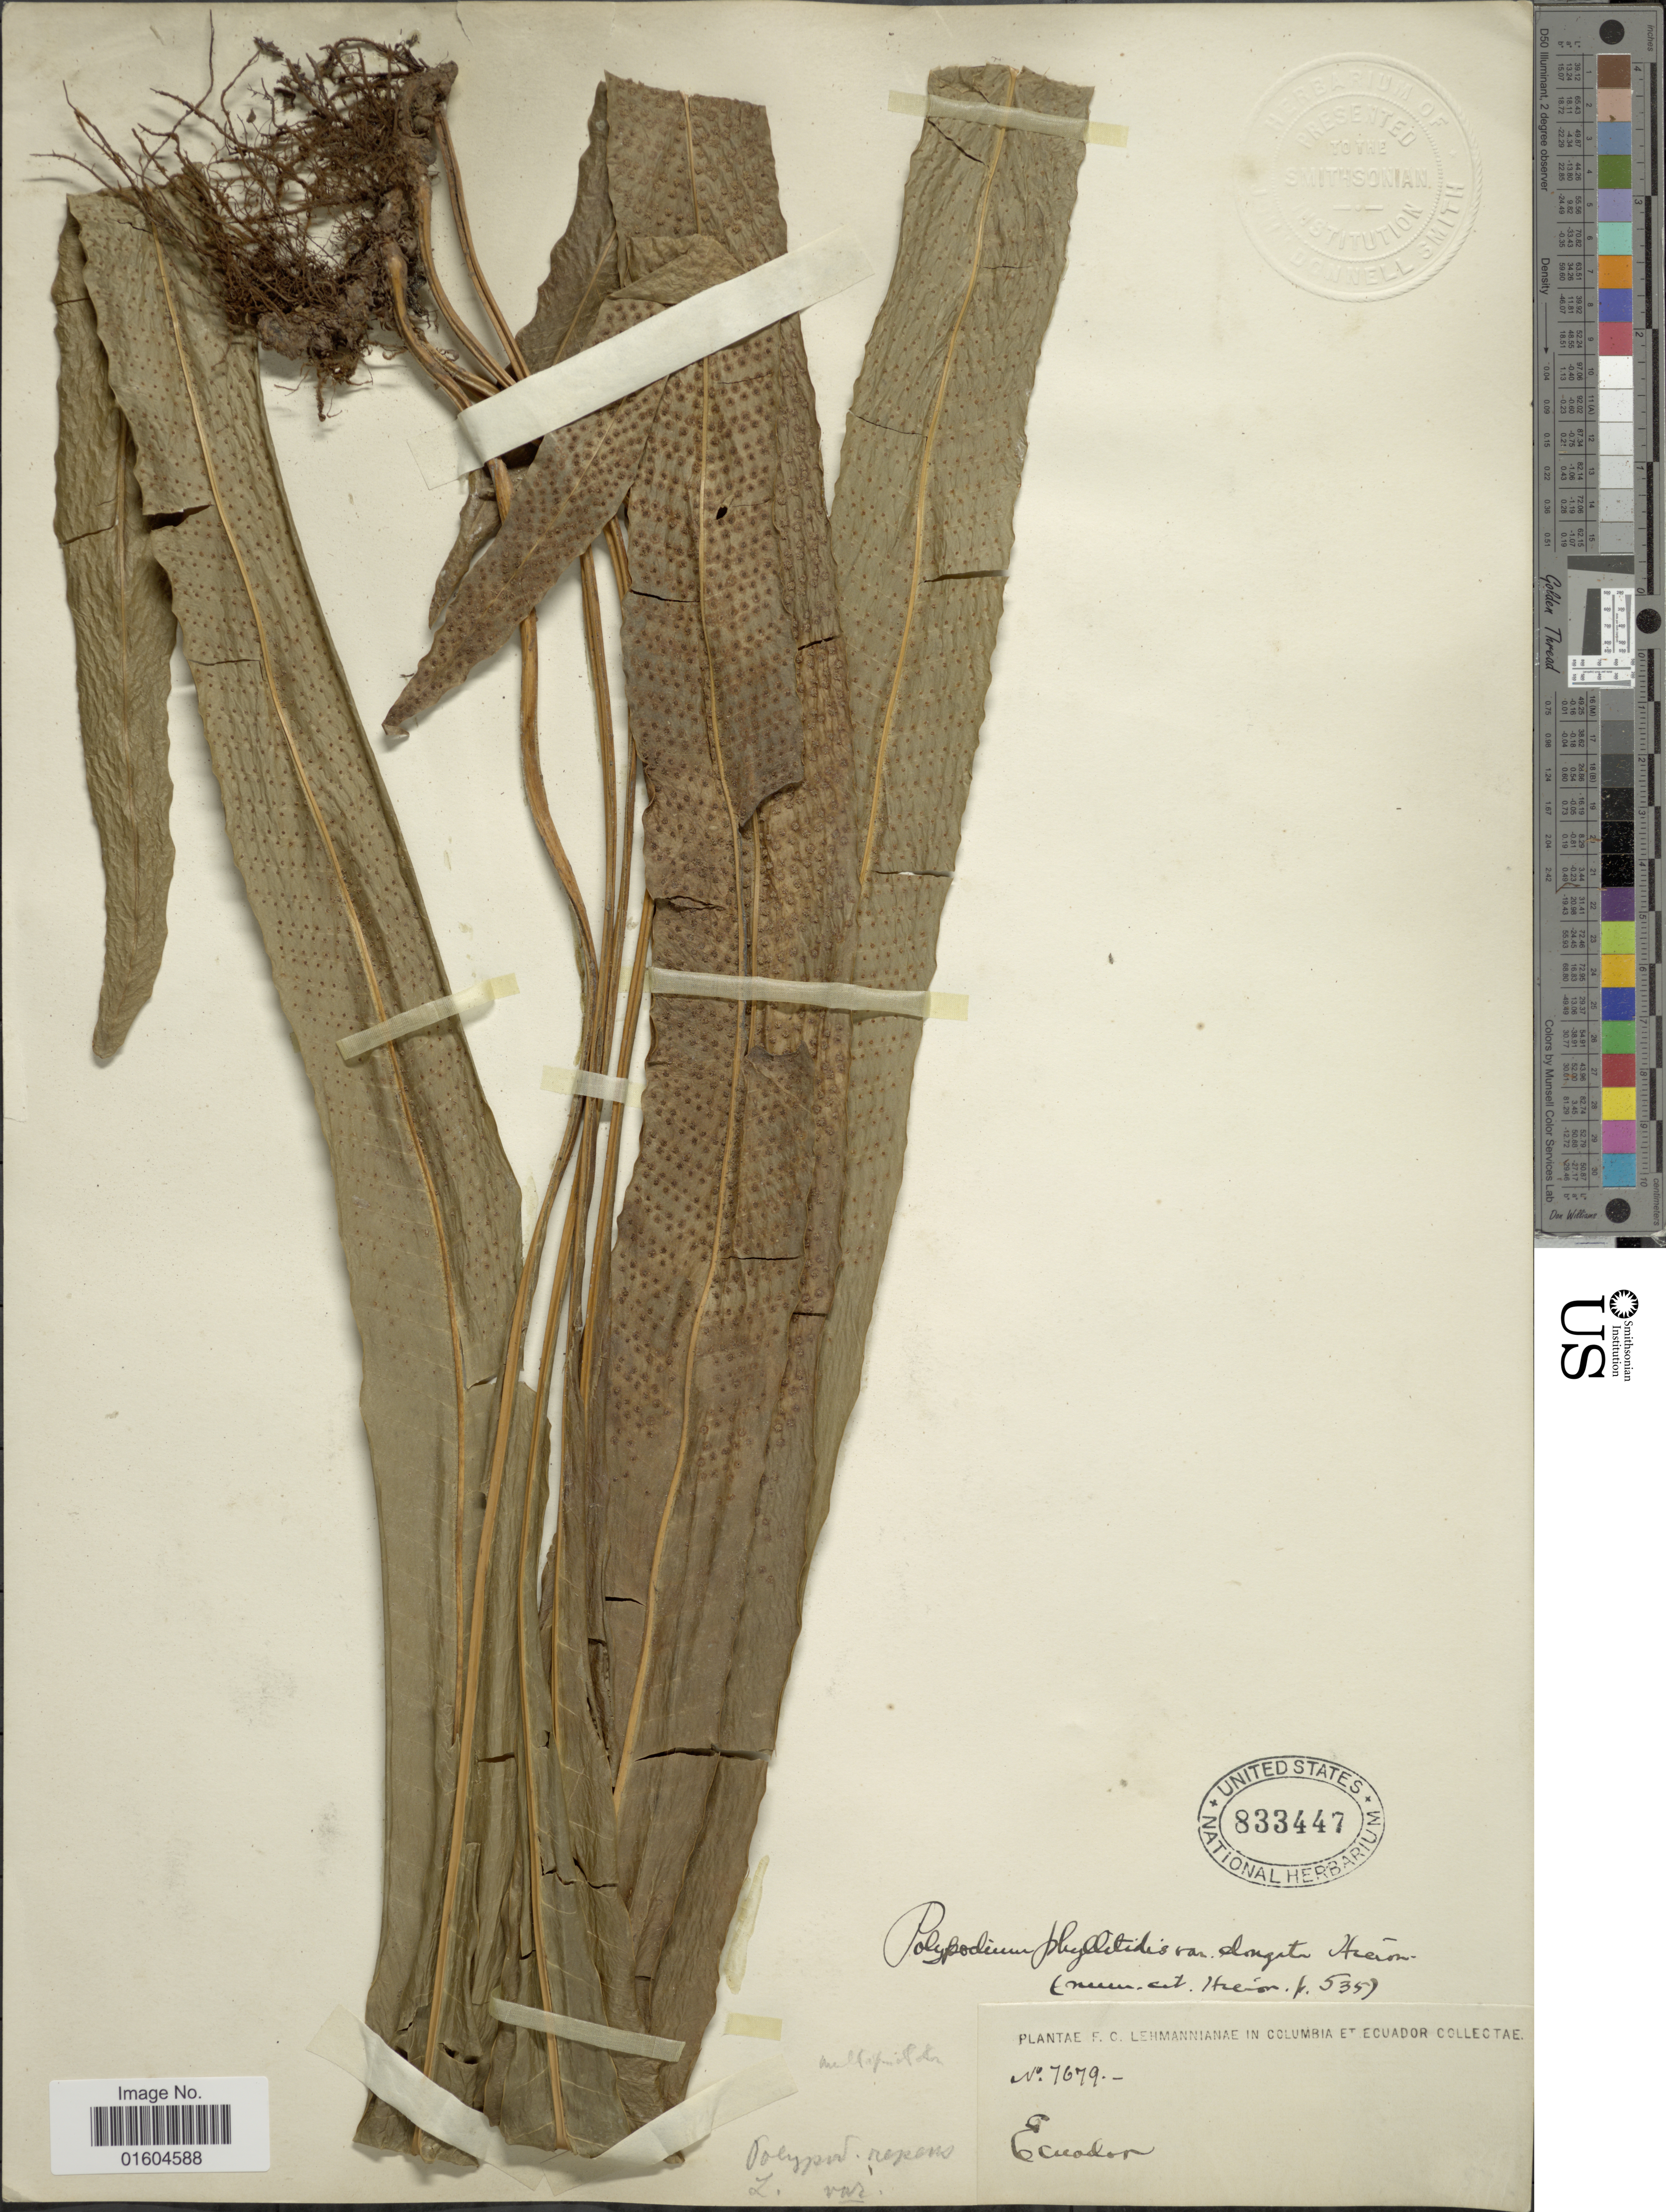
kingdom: Plantae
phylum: Tracheophyta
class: Polypodiopsida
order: Polypodiales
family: Polypodiaceae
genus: Campyloneurum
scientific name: Campyloneurum multipunctatum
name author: (Christ) Lellinger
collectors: F. C. Lehmann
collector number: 7679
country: Ecuador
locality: Ecuador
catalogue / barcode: US 833447